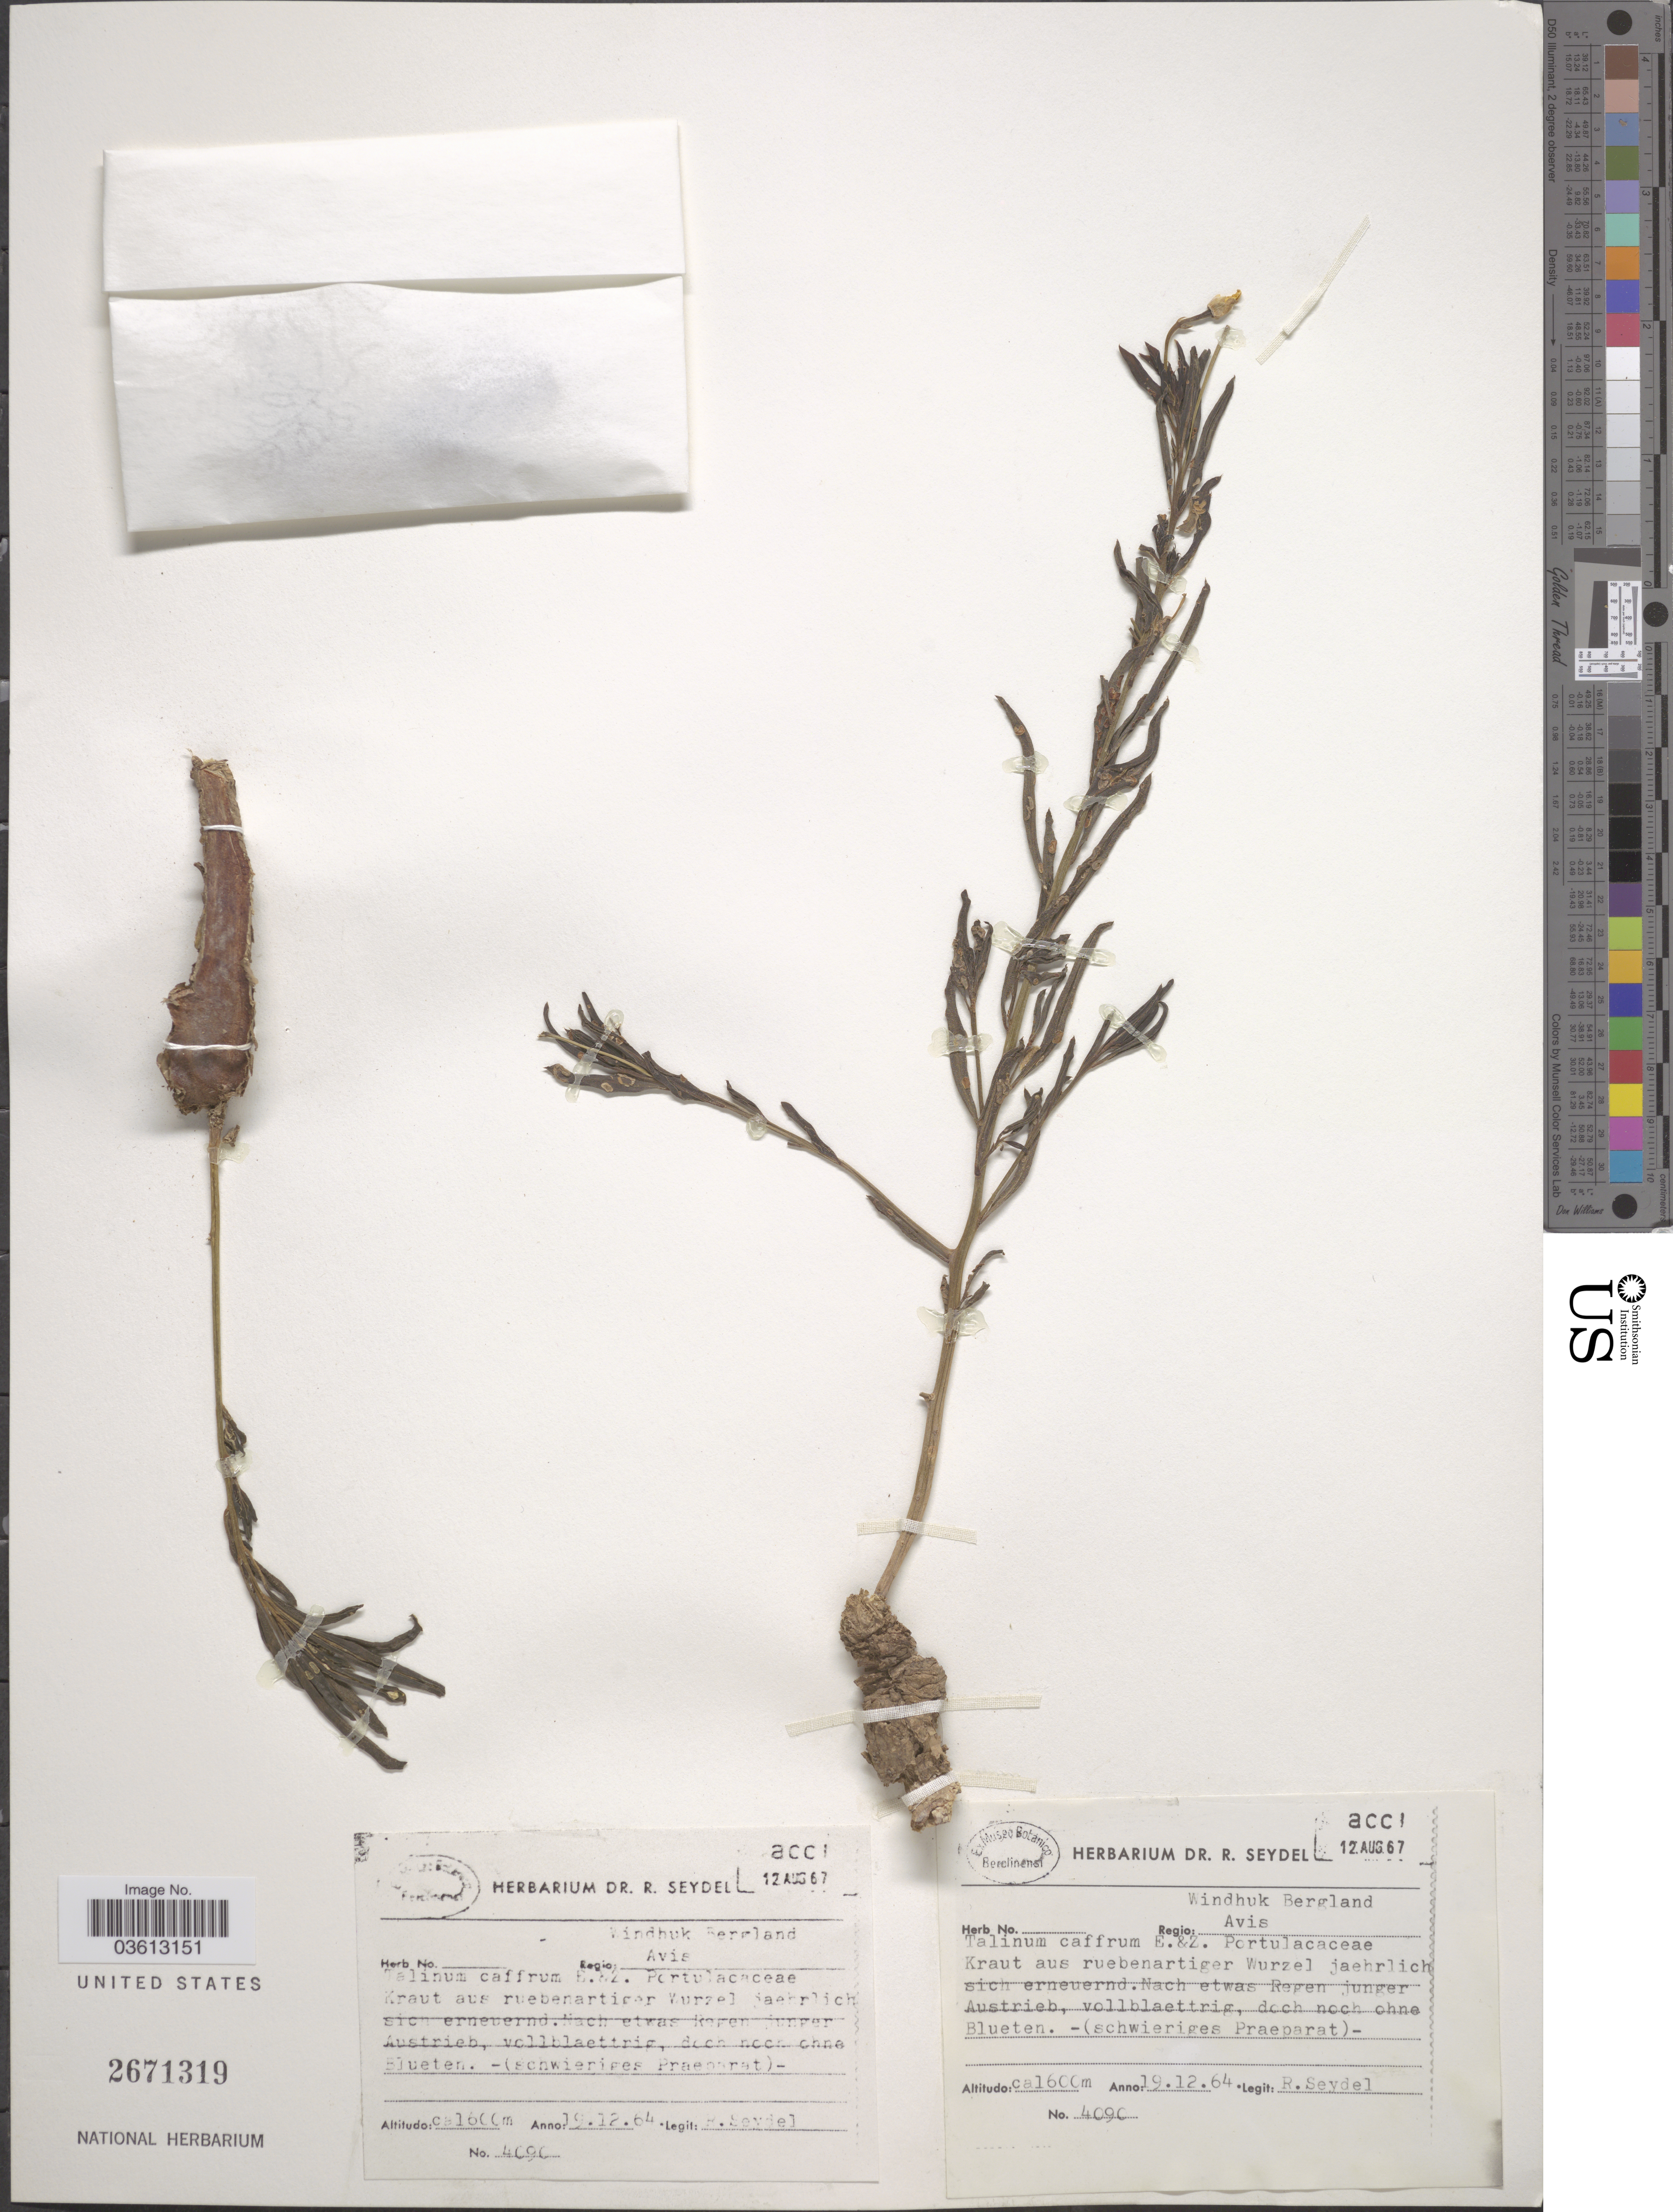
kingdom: Plantae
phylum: Tracheophyta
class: Magnoliopsida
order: Caryophyllales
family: Talinaceae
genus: Talinum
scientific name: Talinum caffrum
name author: (Thunb.) Eckl. & Zeyh.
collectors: R. Seydel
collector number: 4090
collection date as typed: Transcribed d/m/y: 19/12/64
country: Namibia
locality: Windhuk Bergland, Regio: Avis.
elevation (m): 1600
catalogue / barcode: US 2671319